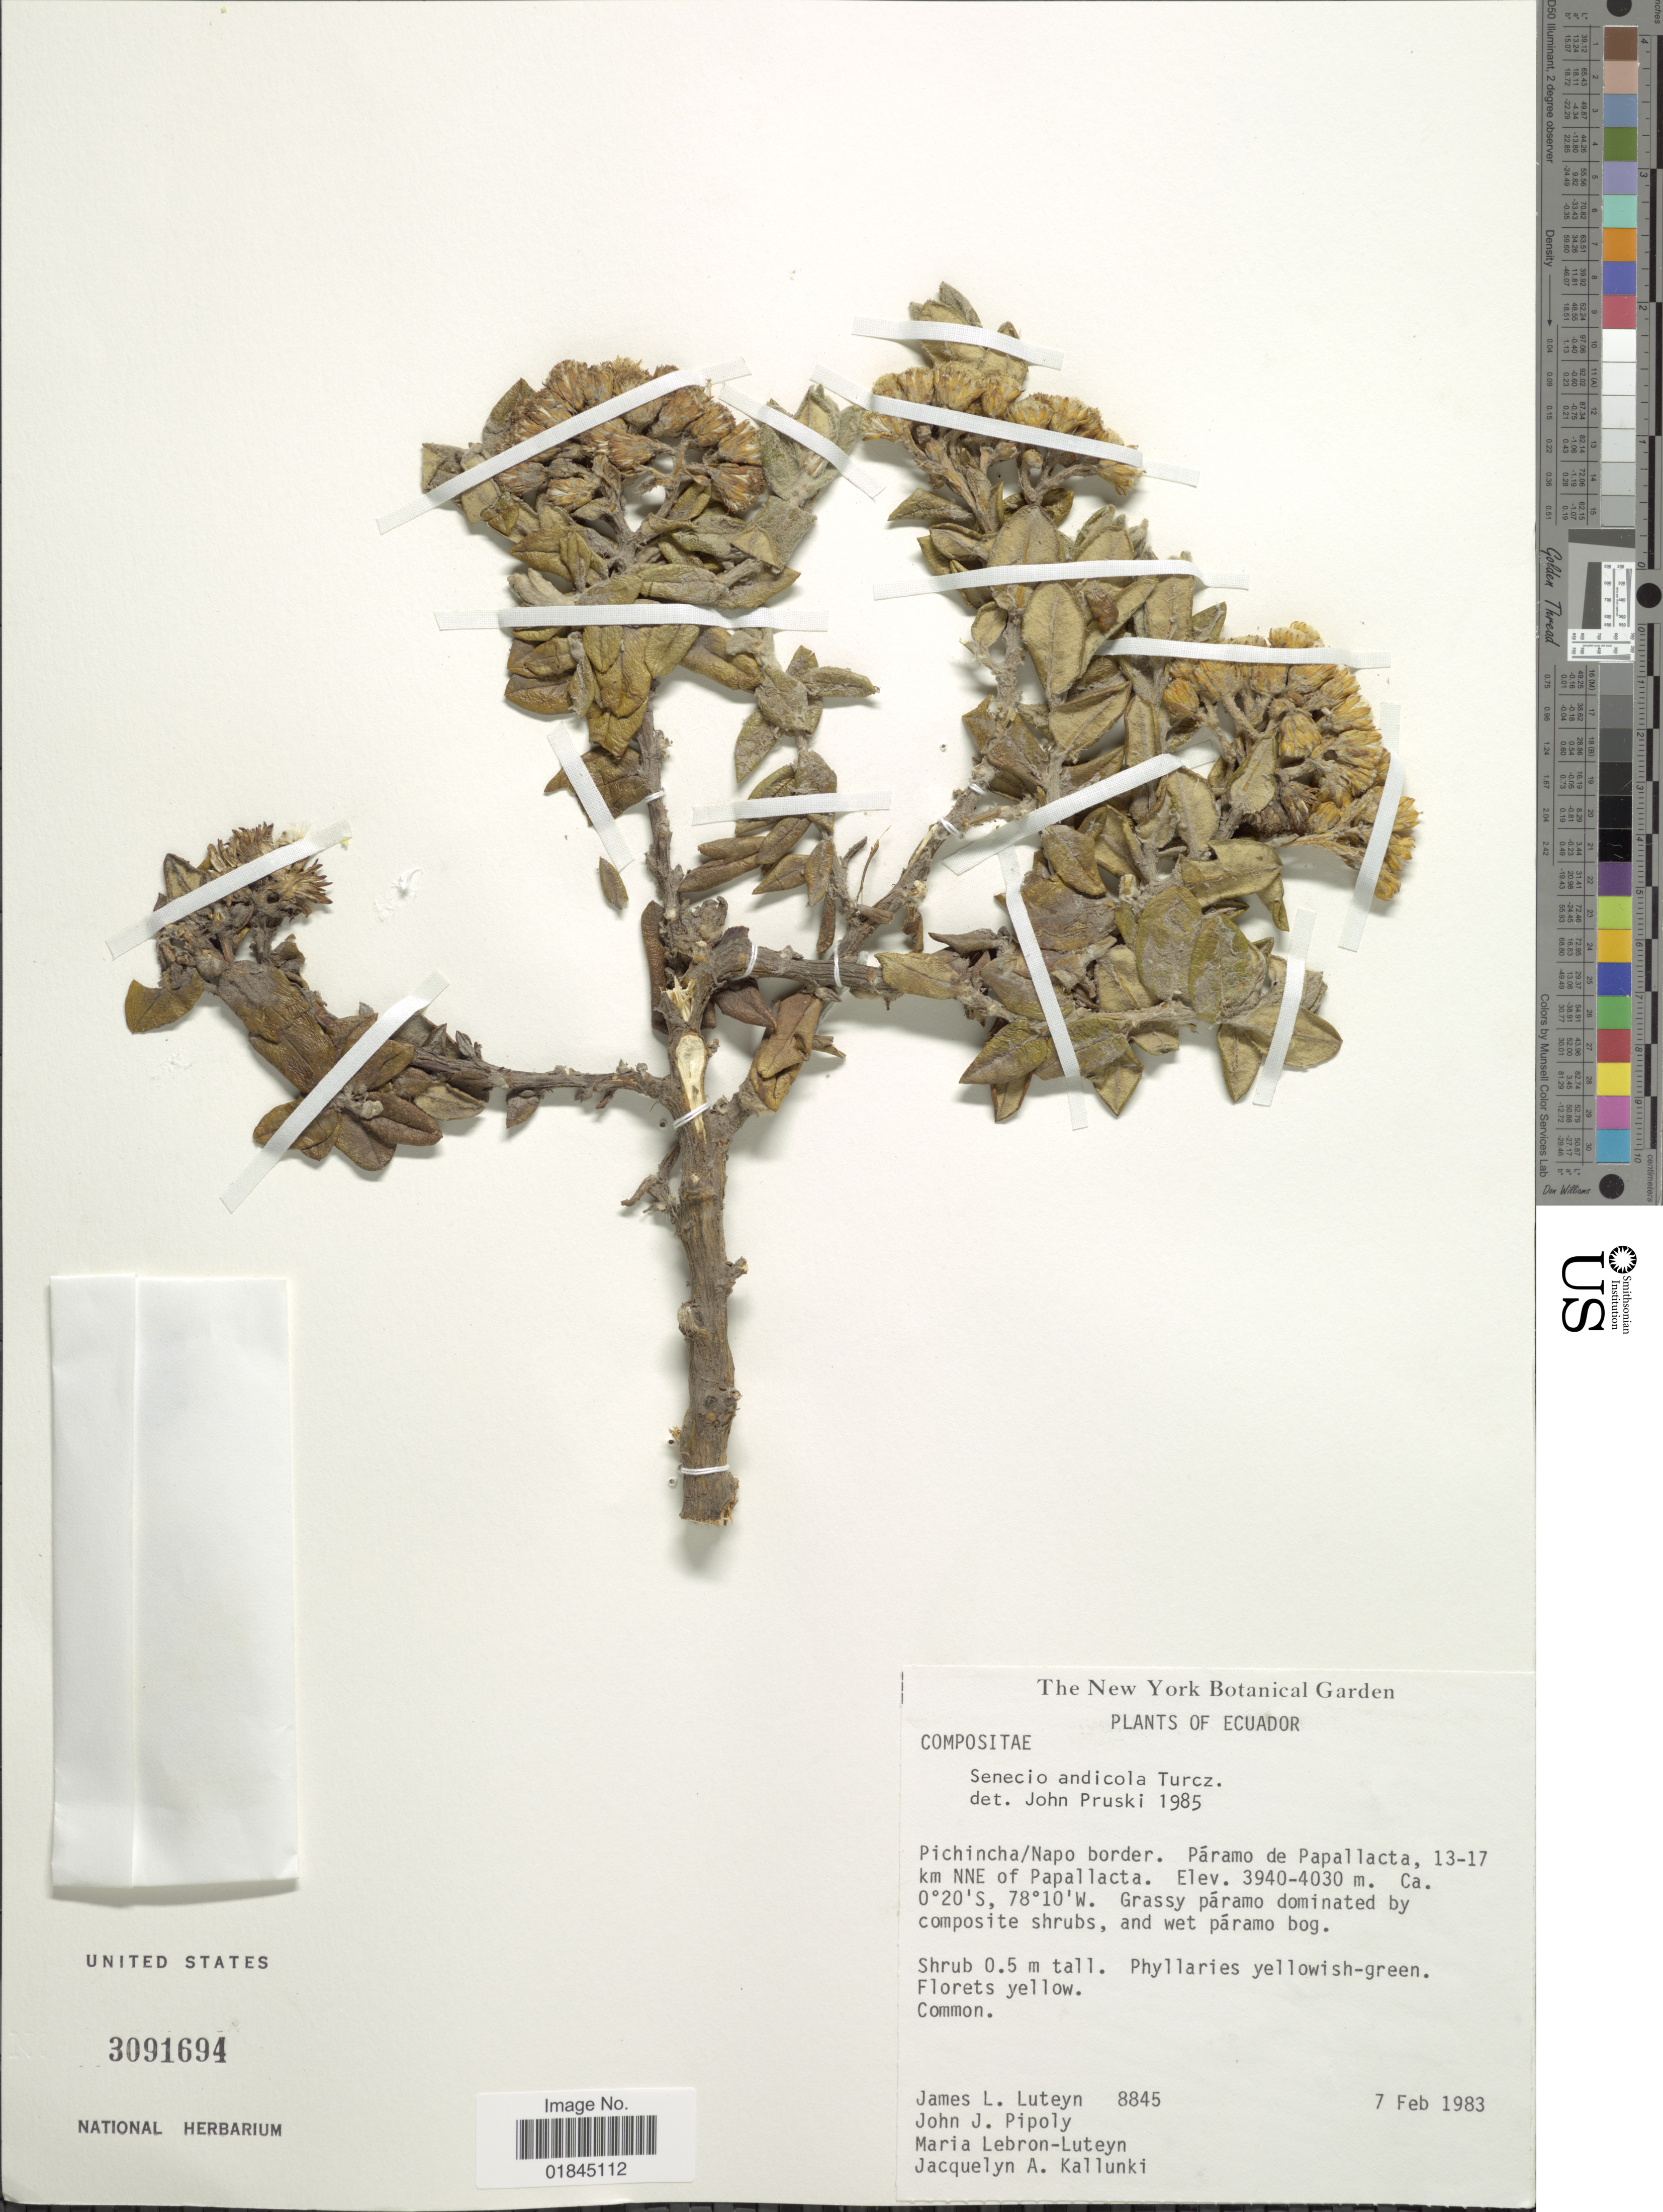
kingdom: Plantae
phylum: Tracheophyta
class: Magnoliopsida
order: Asterales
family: Asteraceae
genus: Pentacalia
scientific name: Pentacalia andicola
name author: (Turcz.) Cuatrec.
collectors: J. L. Luteyn, J. J. Pipoly, M. L. Lebrón-Luteyn & J. Kallunki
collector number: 8845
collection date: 1983-02-07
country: Ecuador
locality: Pichincha/Napo border. Paramo de Papallacta, 13-17 km NNE of Papallacta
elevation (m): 3940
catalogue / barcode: US 3091694